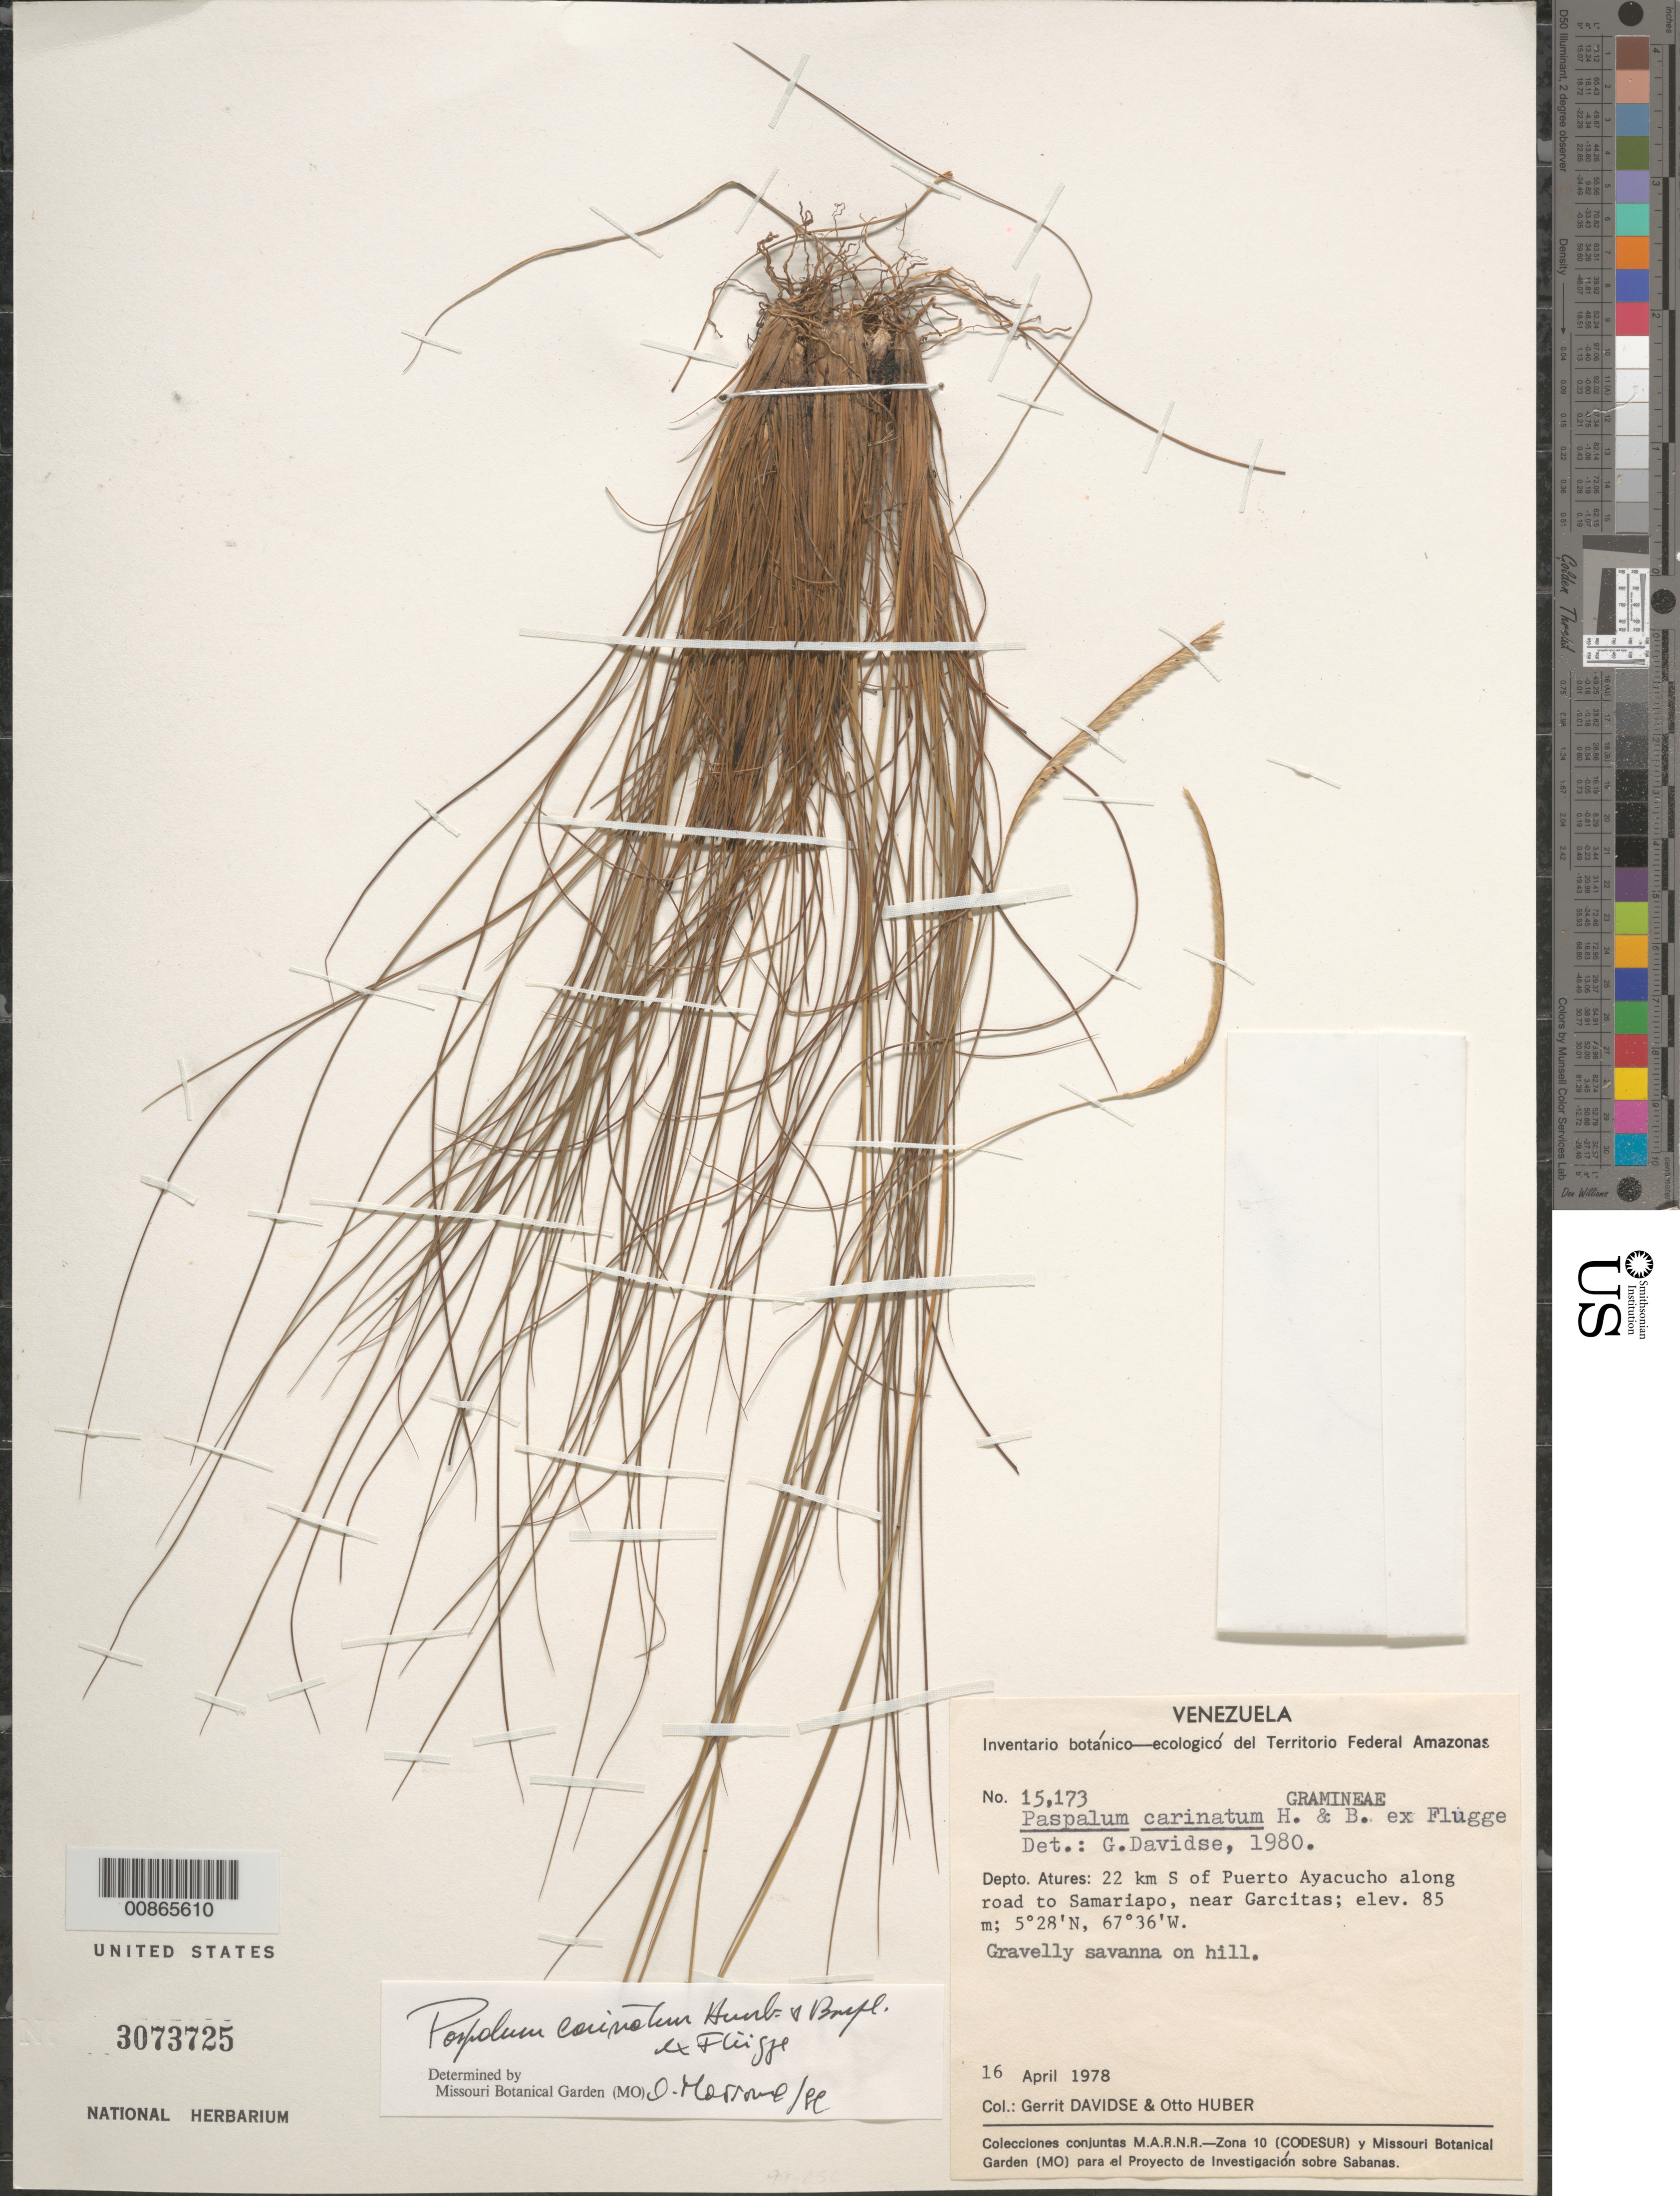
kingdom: Plantae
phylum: Tracheophyta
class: Liliopsida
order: Poales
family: Poaceae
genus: Paspalum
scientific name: Paspalum carinatum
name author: Humb. & Bonpl. ex Flüggé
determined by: Morrone, O. N., (SI), Instituto de Botánica Darwinion (Argentina)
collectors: G. Davidse & O. Huber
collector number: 15173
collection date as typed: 16-Apr-78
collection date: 1978-04-16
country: Venezuela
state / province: Amazonas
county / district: Atures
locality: Puerto Ayacucho, 22 km S of along road to Samariapo, near Garcitas, Río Orinoco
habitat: Gravelly savanna on hill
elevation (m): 85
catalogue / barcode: US 3073725